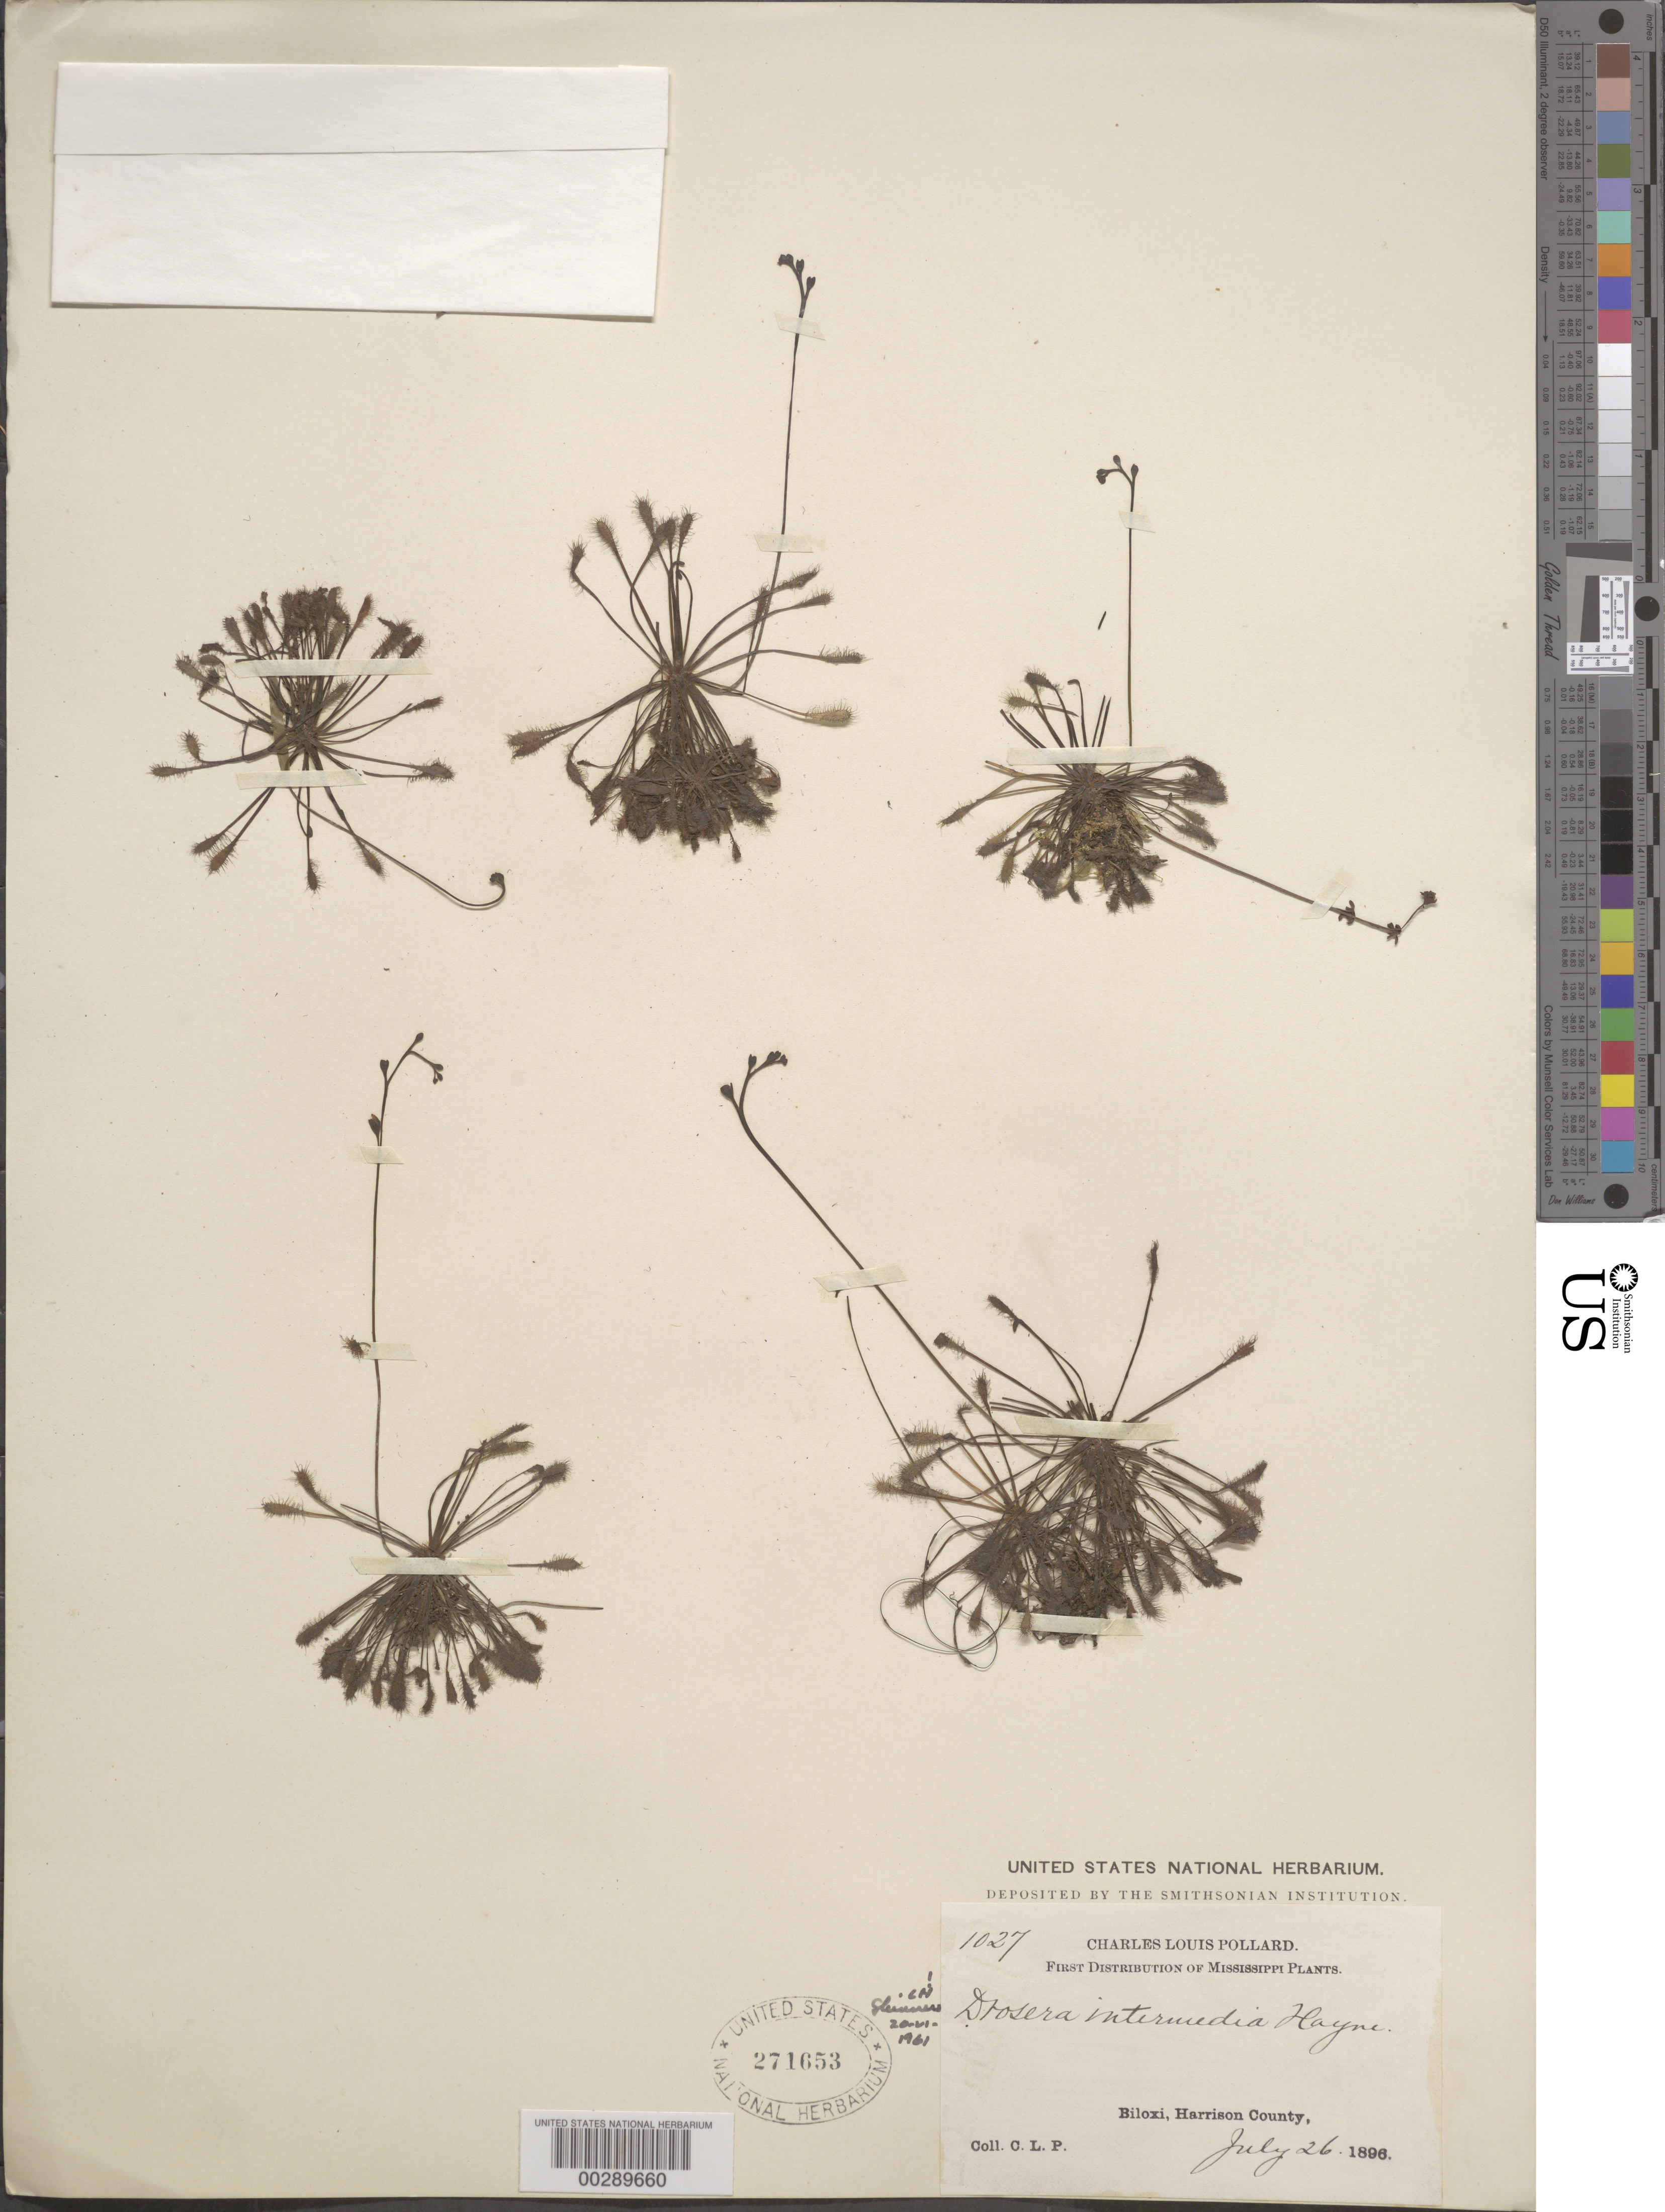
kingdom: Plantae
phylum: Tracheophyta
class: Magnoliopsida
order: Caryophyllales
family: Droseraceae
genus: Drosera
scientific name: Drosera intermedia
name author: Hayne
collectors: C. L. Pollard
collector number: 1027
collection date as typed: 26 Jul 1896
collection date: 1896-07-26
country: United States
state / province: Mississippi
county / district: Harrison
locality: Biloxi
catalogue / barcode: US 271653